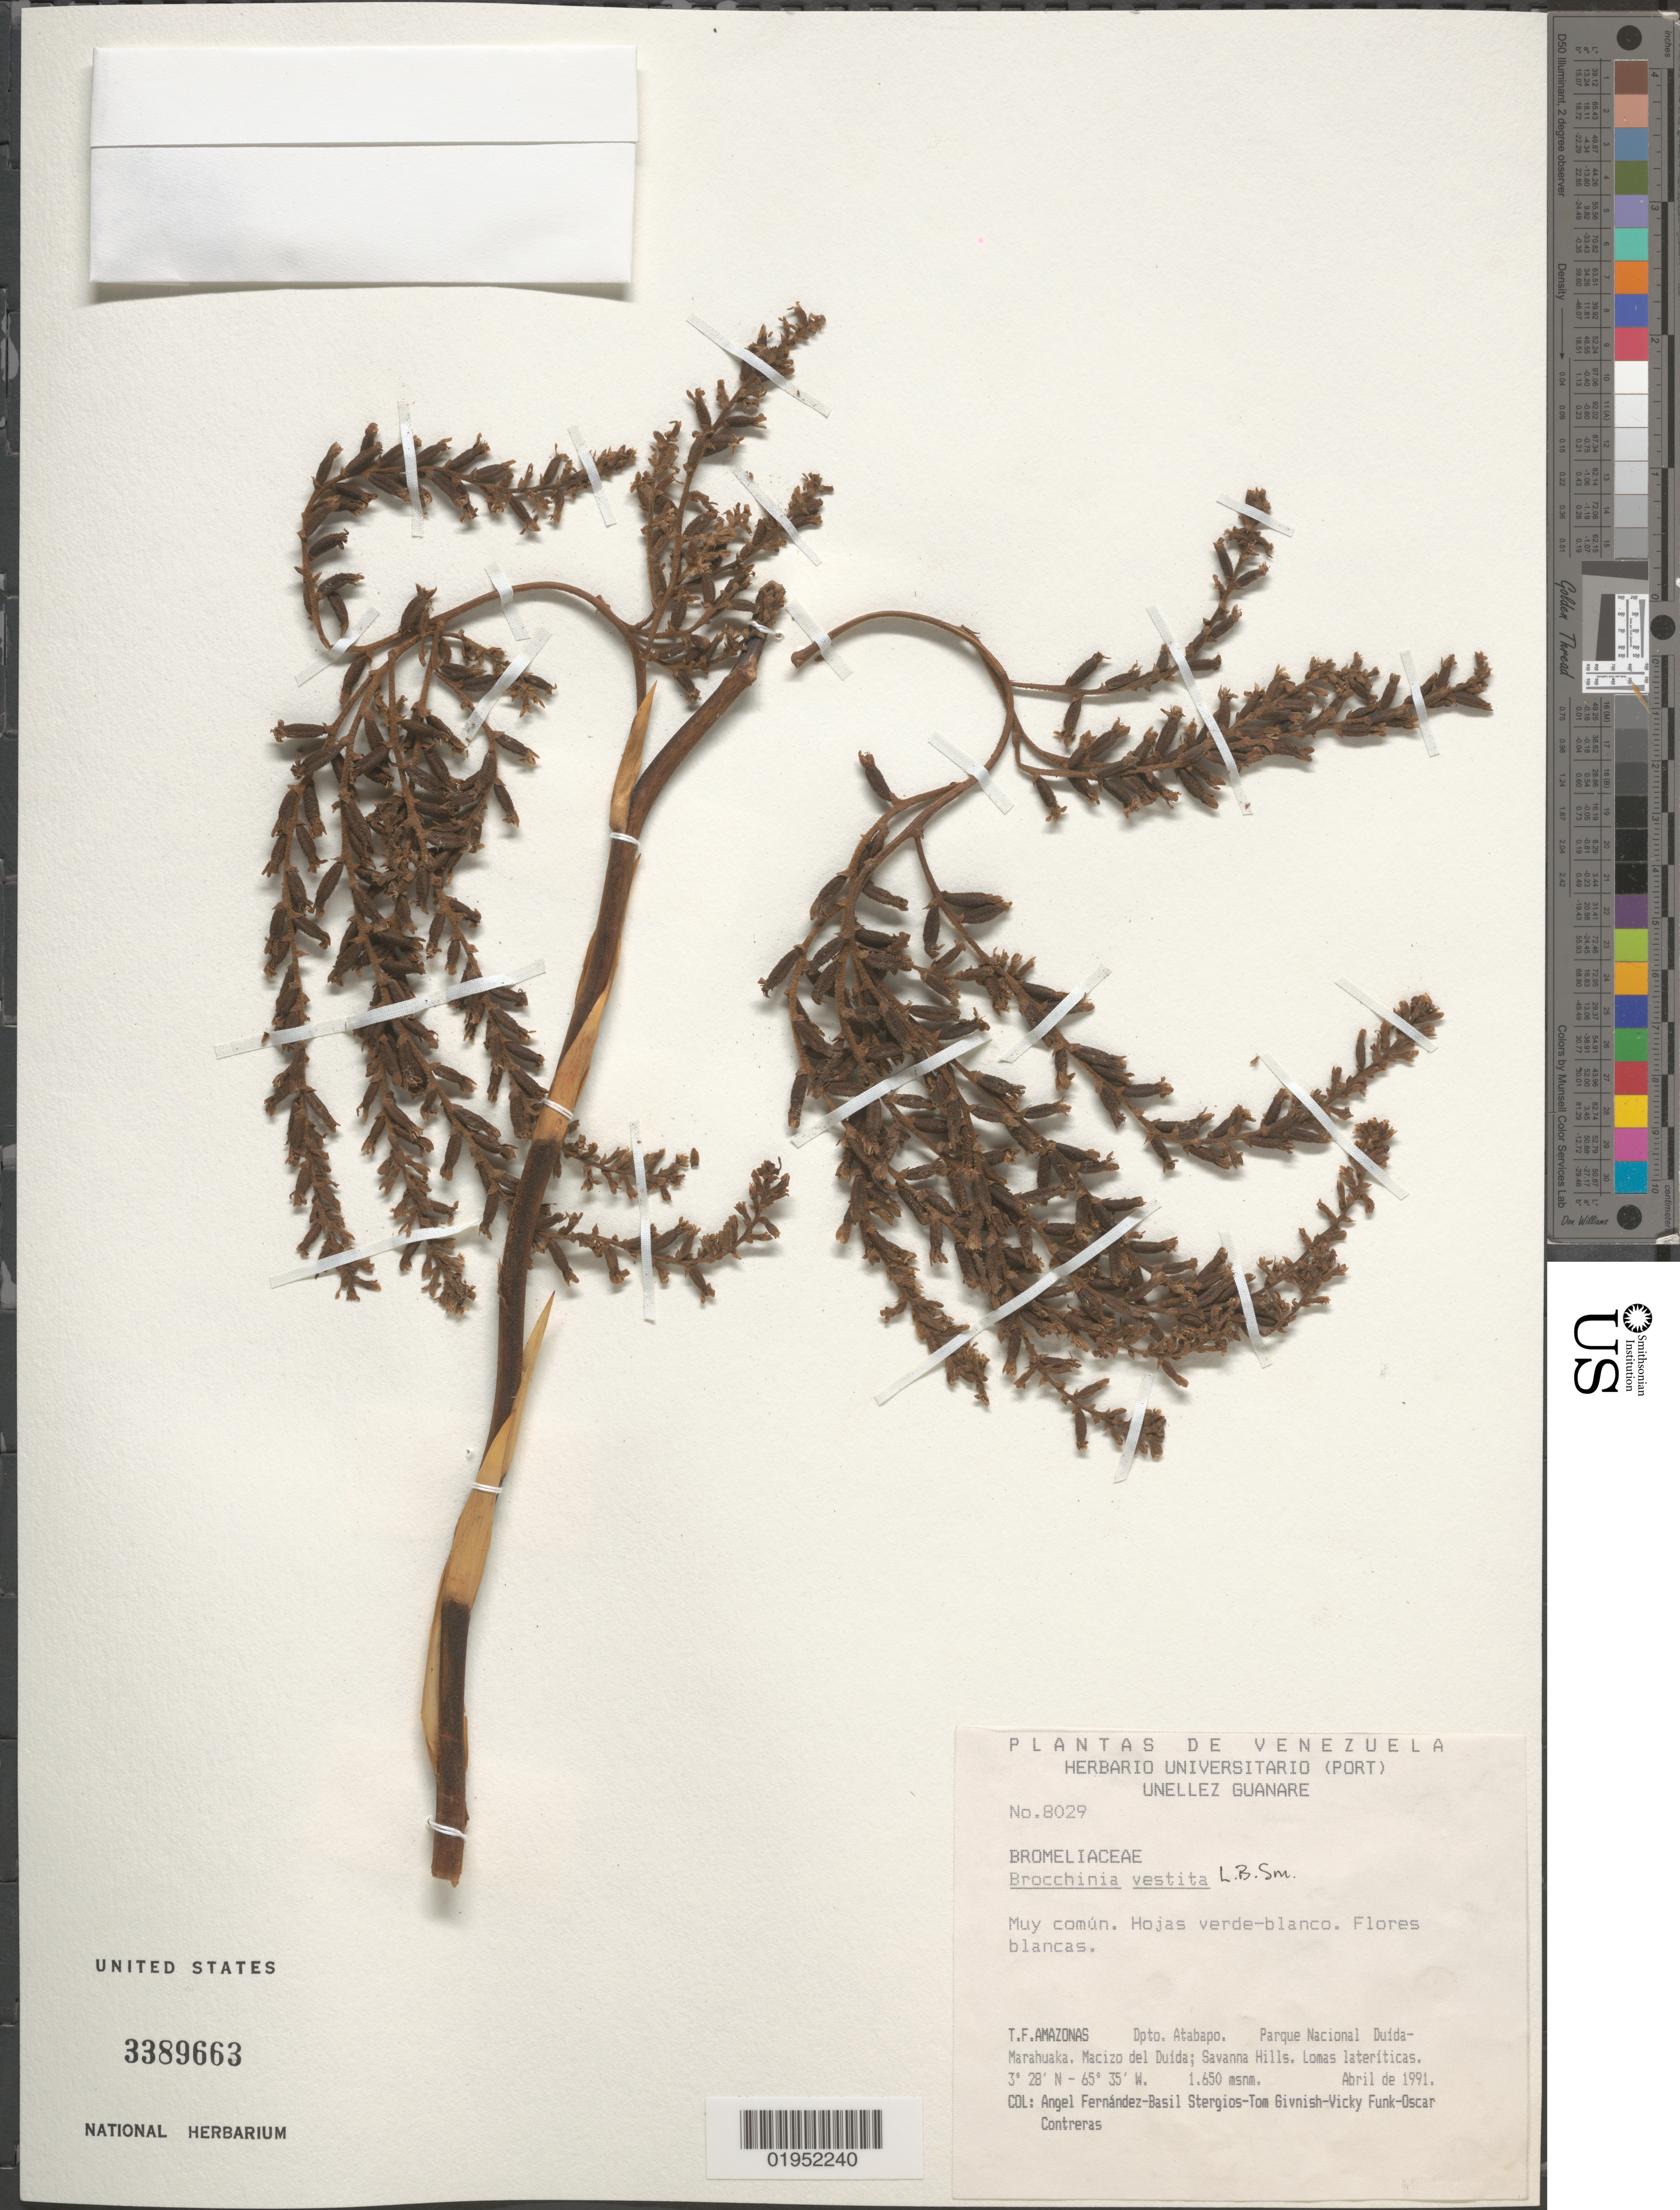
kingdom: Plantae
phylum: Tracheophyta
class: Liliopsida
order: Poales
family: Bromeliaceae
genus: Brocchinia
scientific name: Brocchinia vestita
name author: L.B. Sm.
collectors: A. Fernández, B. G. Stergios, T. J. Givnish, V. Funk & O. Contreras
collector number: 8029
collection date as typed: Apr 1991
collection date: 1991-04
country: Venezuela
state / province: Amazonas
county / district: Atabapo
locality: Parque National Duida-Marahuaka, Macizo del Duida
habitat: Lomas lateriticas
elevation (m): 1650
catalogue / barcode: US 3389663